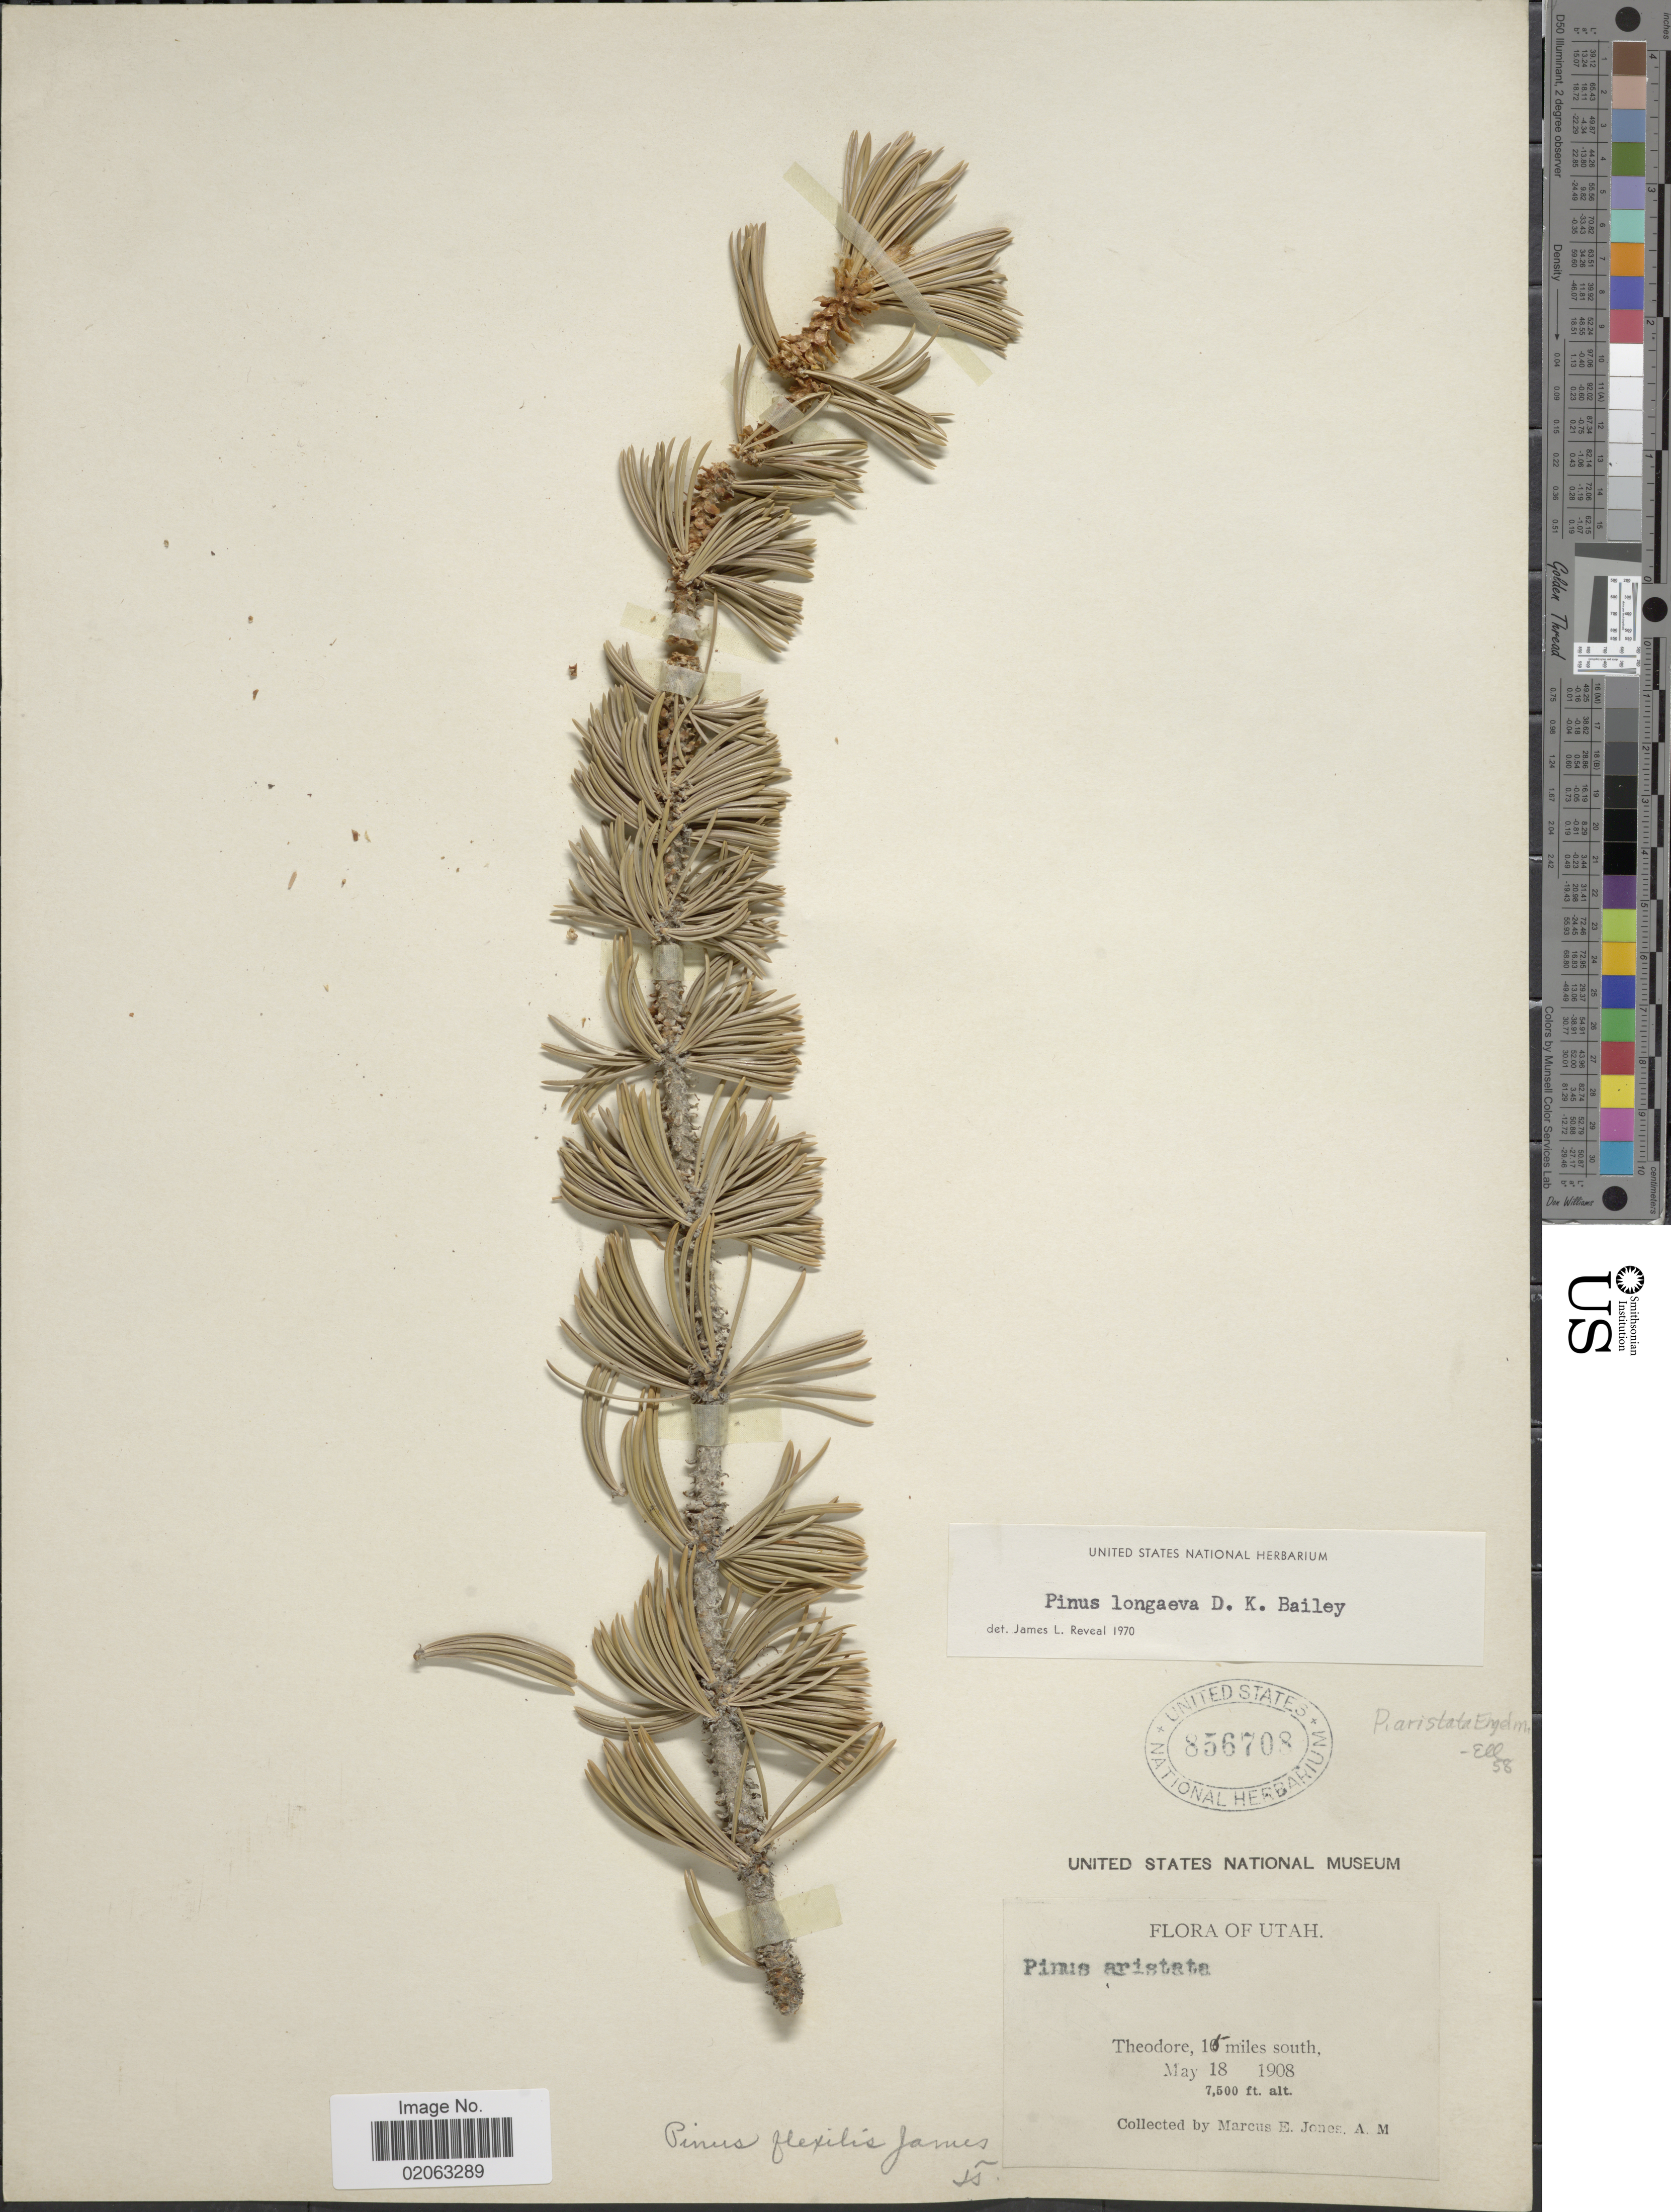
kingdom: Plantae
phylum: Tracheophyta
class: Pinopsida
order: Pinales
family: Pinaceae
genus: Pinus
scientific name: Pinus aristata var. longaeva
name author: (D.K. Bailey) Little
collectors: M. E. Jones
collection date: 1908-05-18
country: United States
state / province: Utah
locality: Theodore, 15 miles south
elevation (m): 2286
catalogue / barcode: US 856708